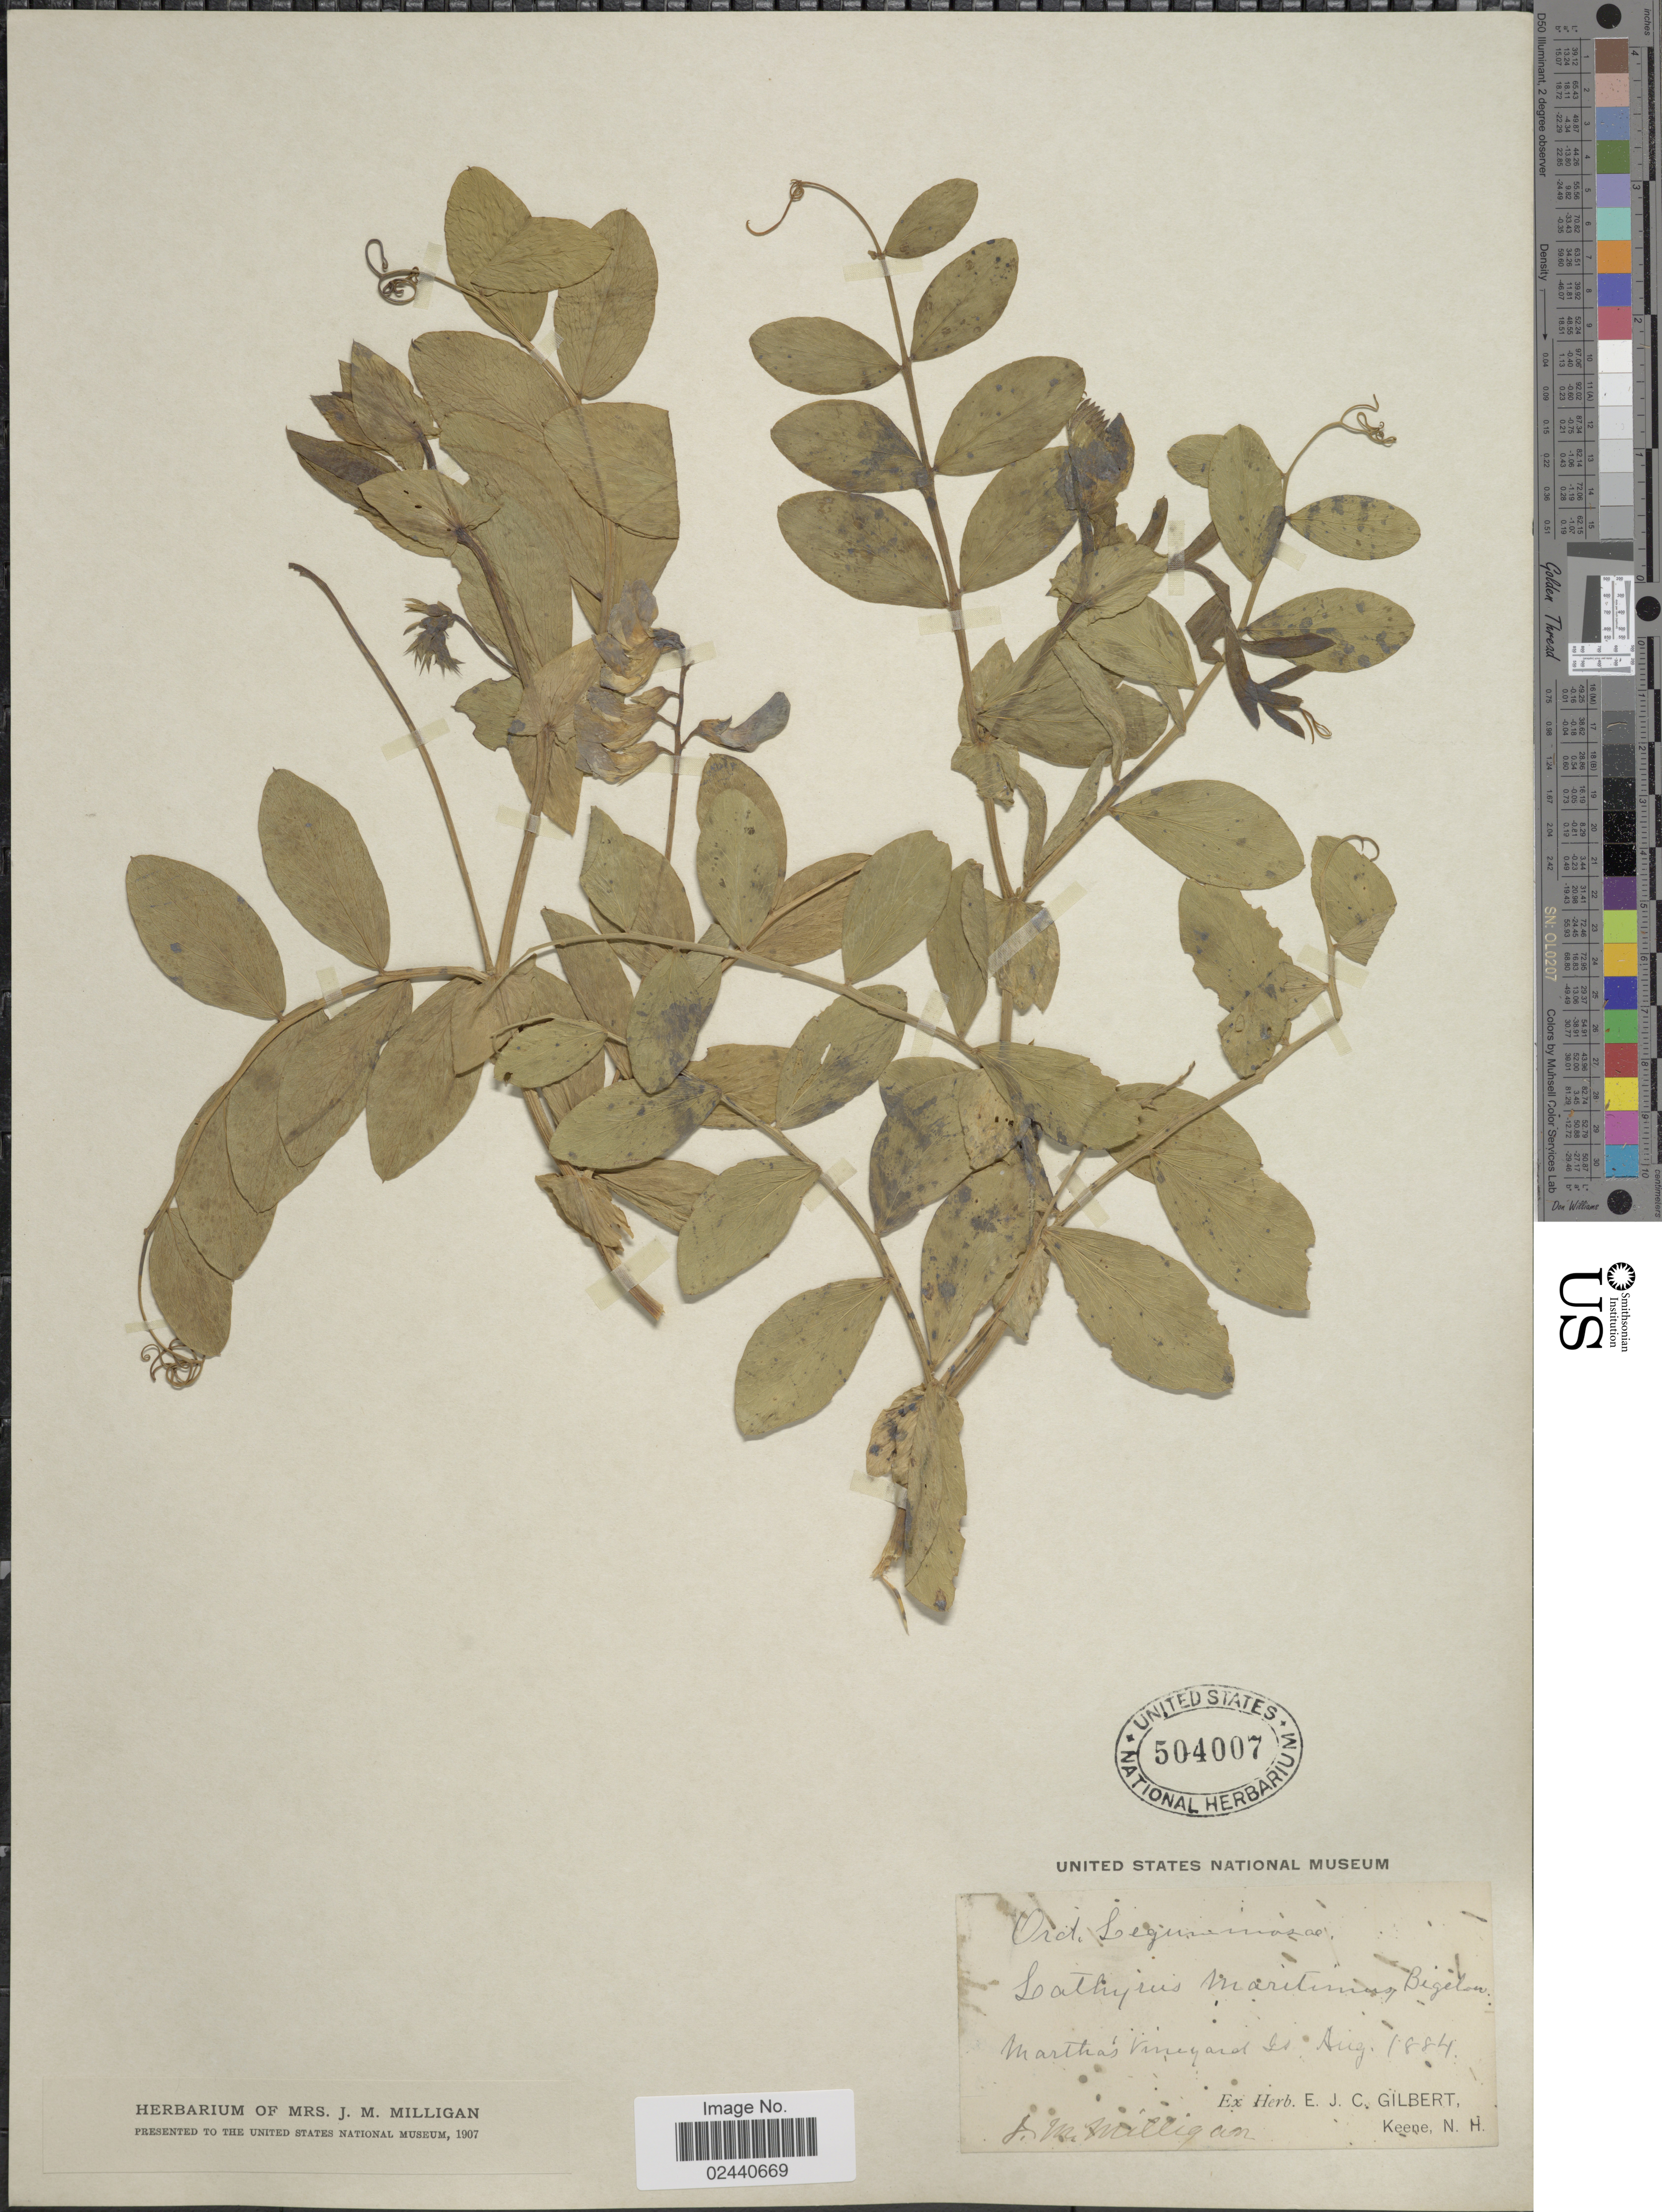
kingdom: Plantae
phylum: Tracheophyta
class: Magnoliopsida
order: Fabales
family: Fabaceae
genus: Lathyrus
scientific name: Lathyrus japonicus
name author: Willd.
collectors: J. Milligan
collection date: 1884-08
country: United States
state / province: Massachusetts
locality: Martha's Vineyard Is.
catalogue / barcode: US 504007